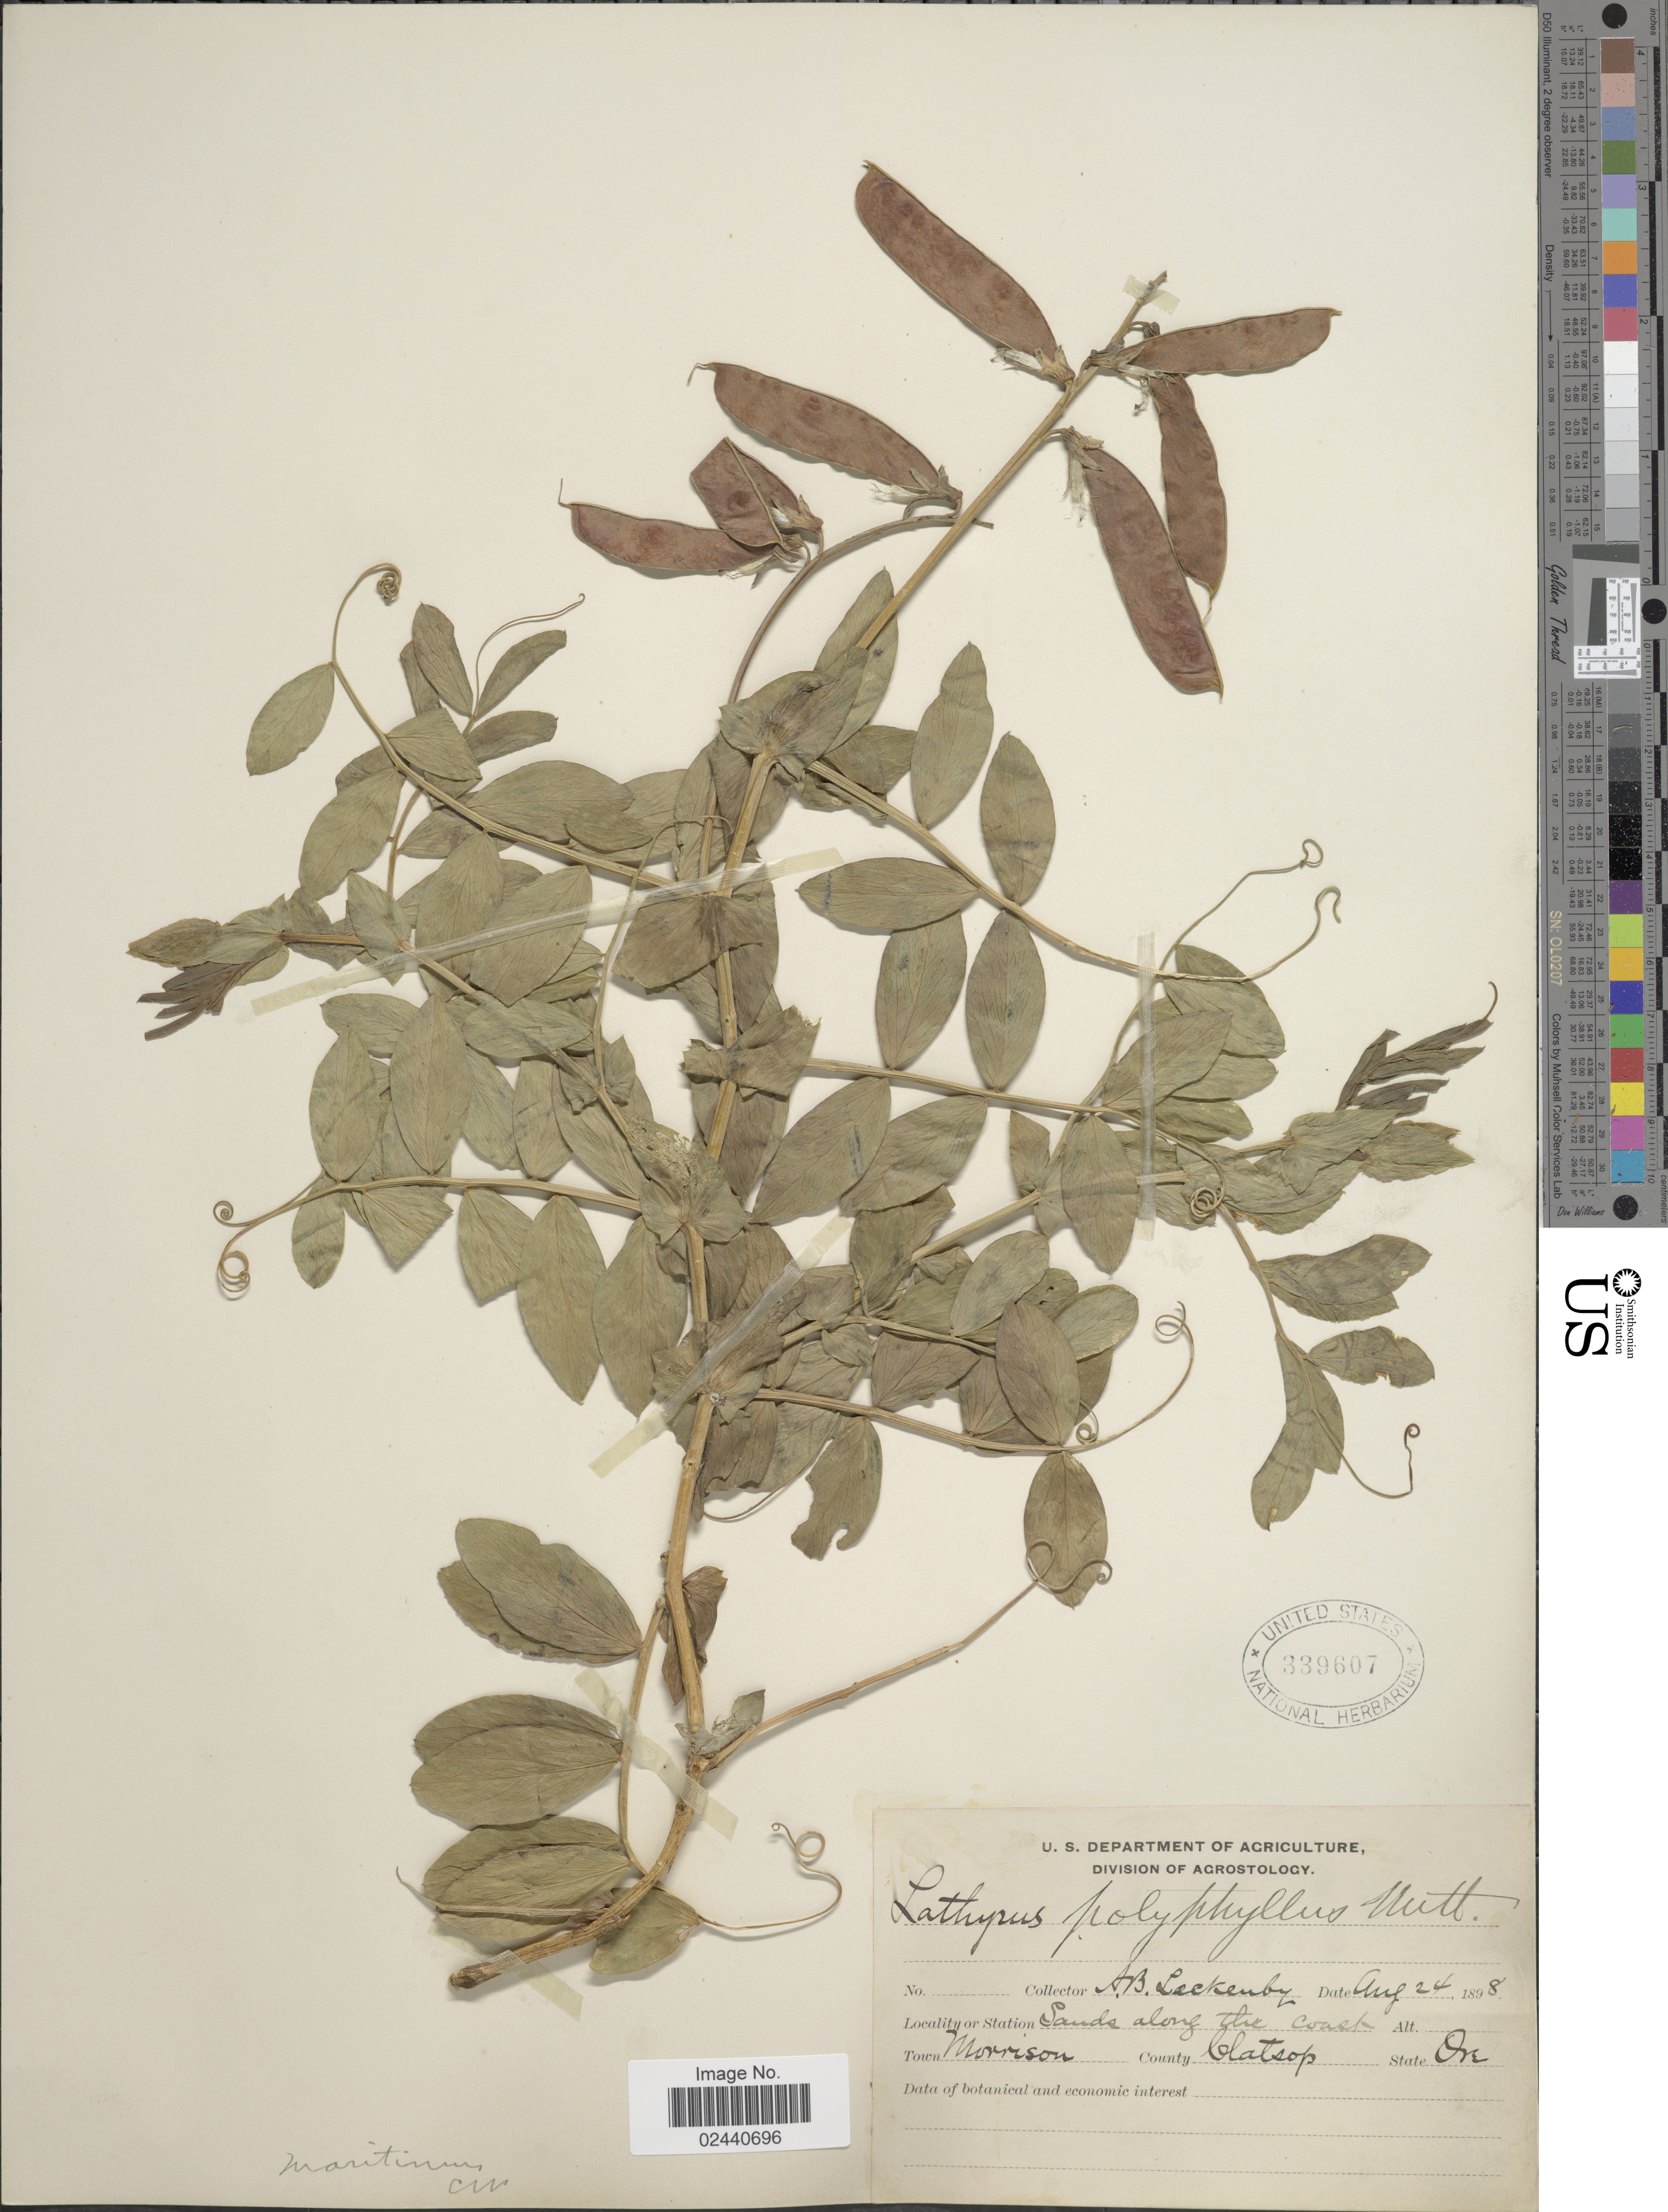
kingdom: Plantae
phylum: Tracheophyta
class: Magnoliopsida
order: Fabales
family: Fabaceae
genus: Lathyrus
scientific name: Lathyrus japonicus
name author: Willd.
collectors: A. Leckenby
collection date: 1898-08-24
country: United States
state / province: Oregon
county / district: Clatsop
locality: Morrison, County Clatsop, Ore.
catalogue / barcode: US 339607